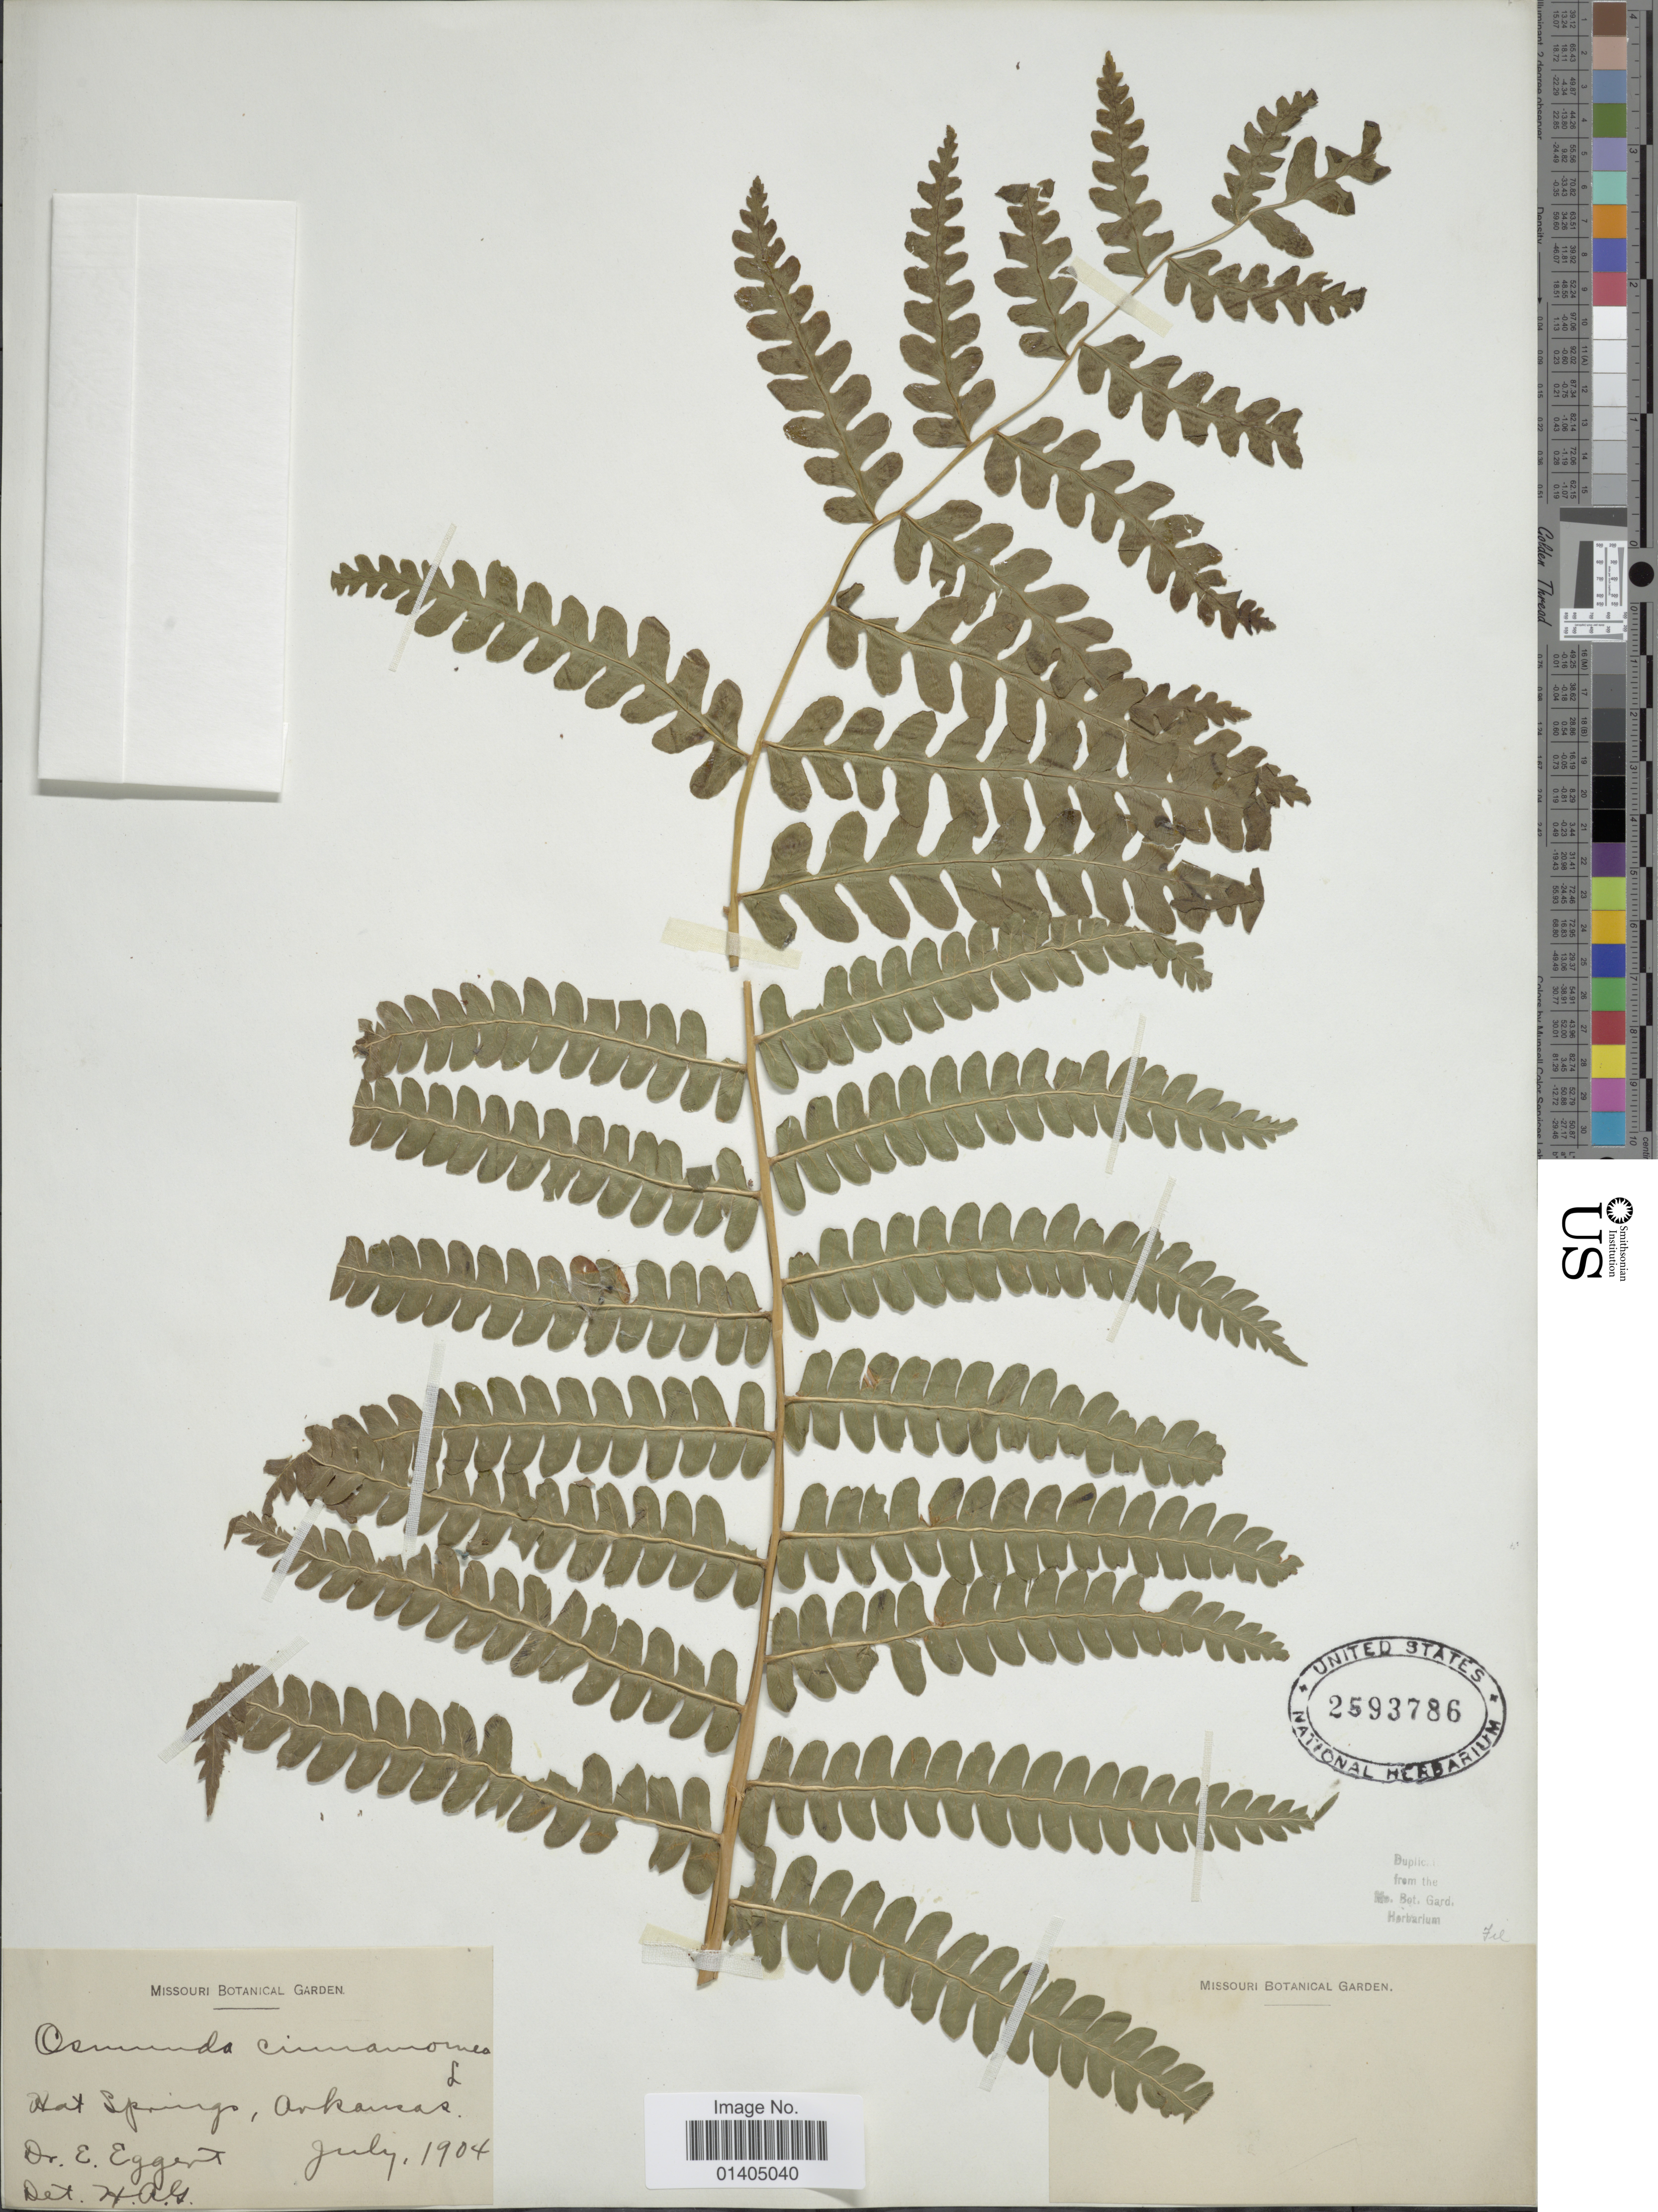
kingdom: Plantae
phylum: Tracheophyta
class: Polypodiopsida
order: Osmundales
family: Osmundaceae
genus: Osmundastrum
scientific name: Osmundastrum cinnamomeum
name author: (L.) C. Presl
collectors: E. Eggert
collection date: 1904-07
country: United States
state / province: Arkansas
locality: Hot Springs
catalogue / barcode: US 2593786